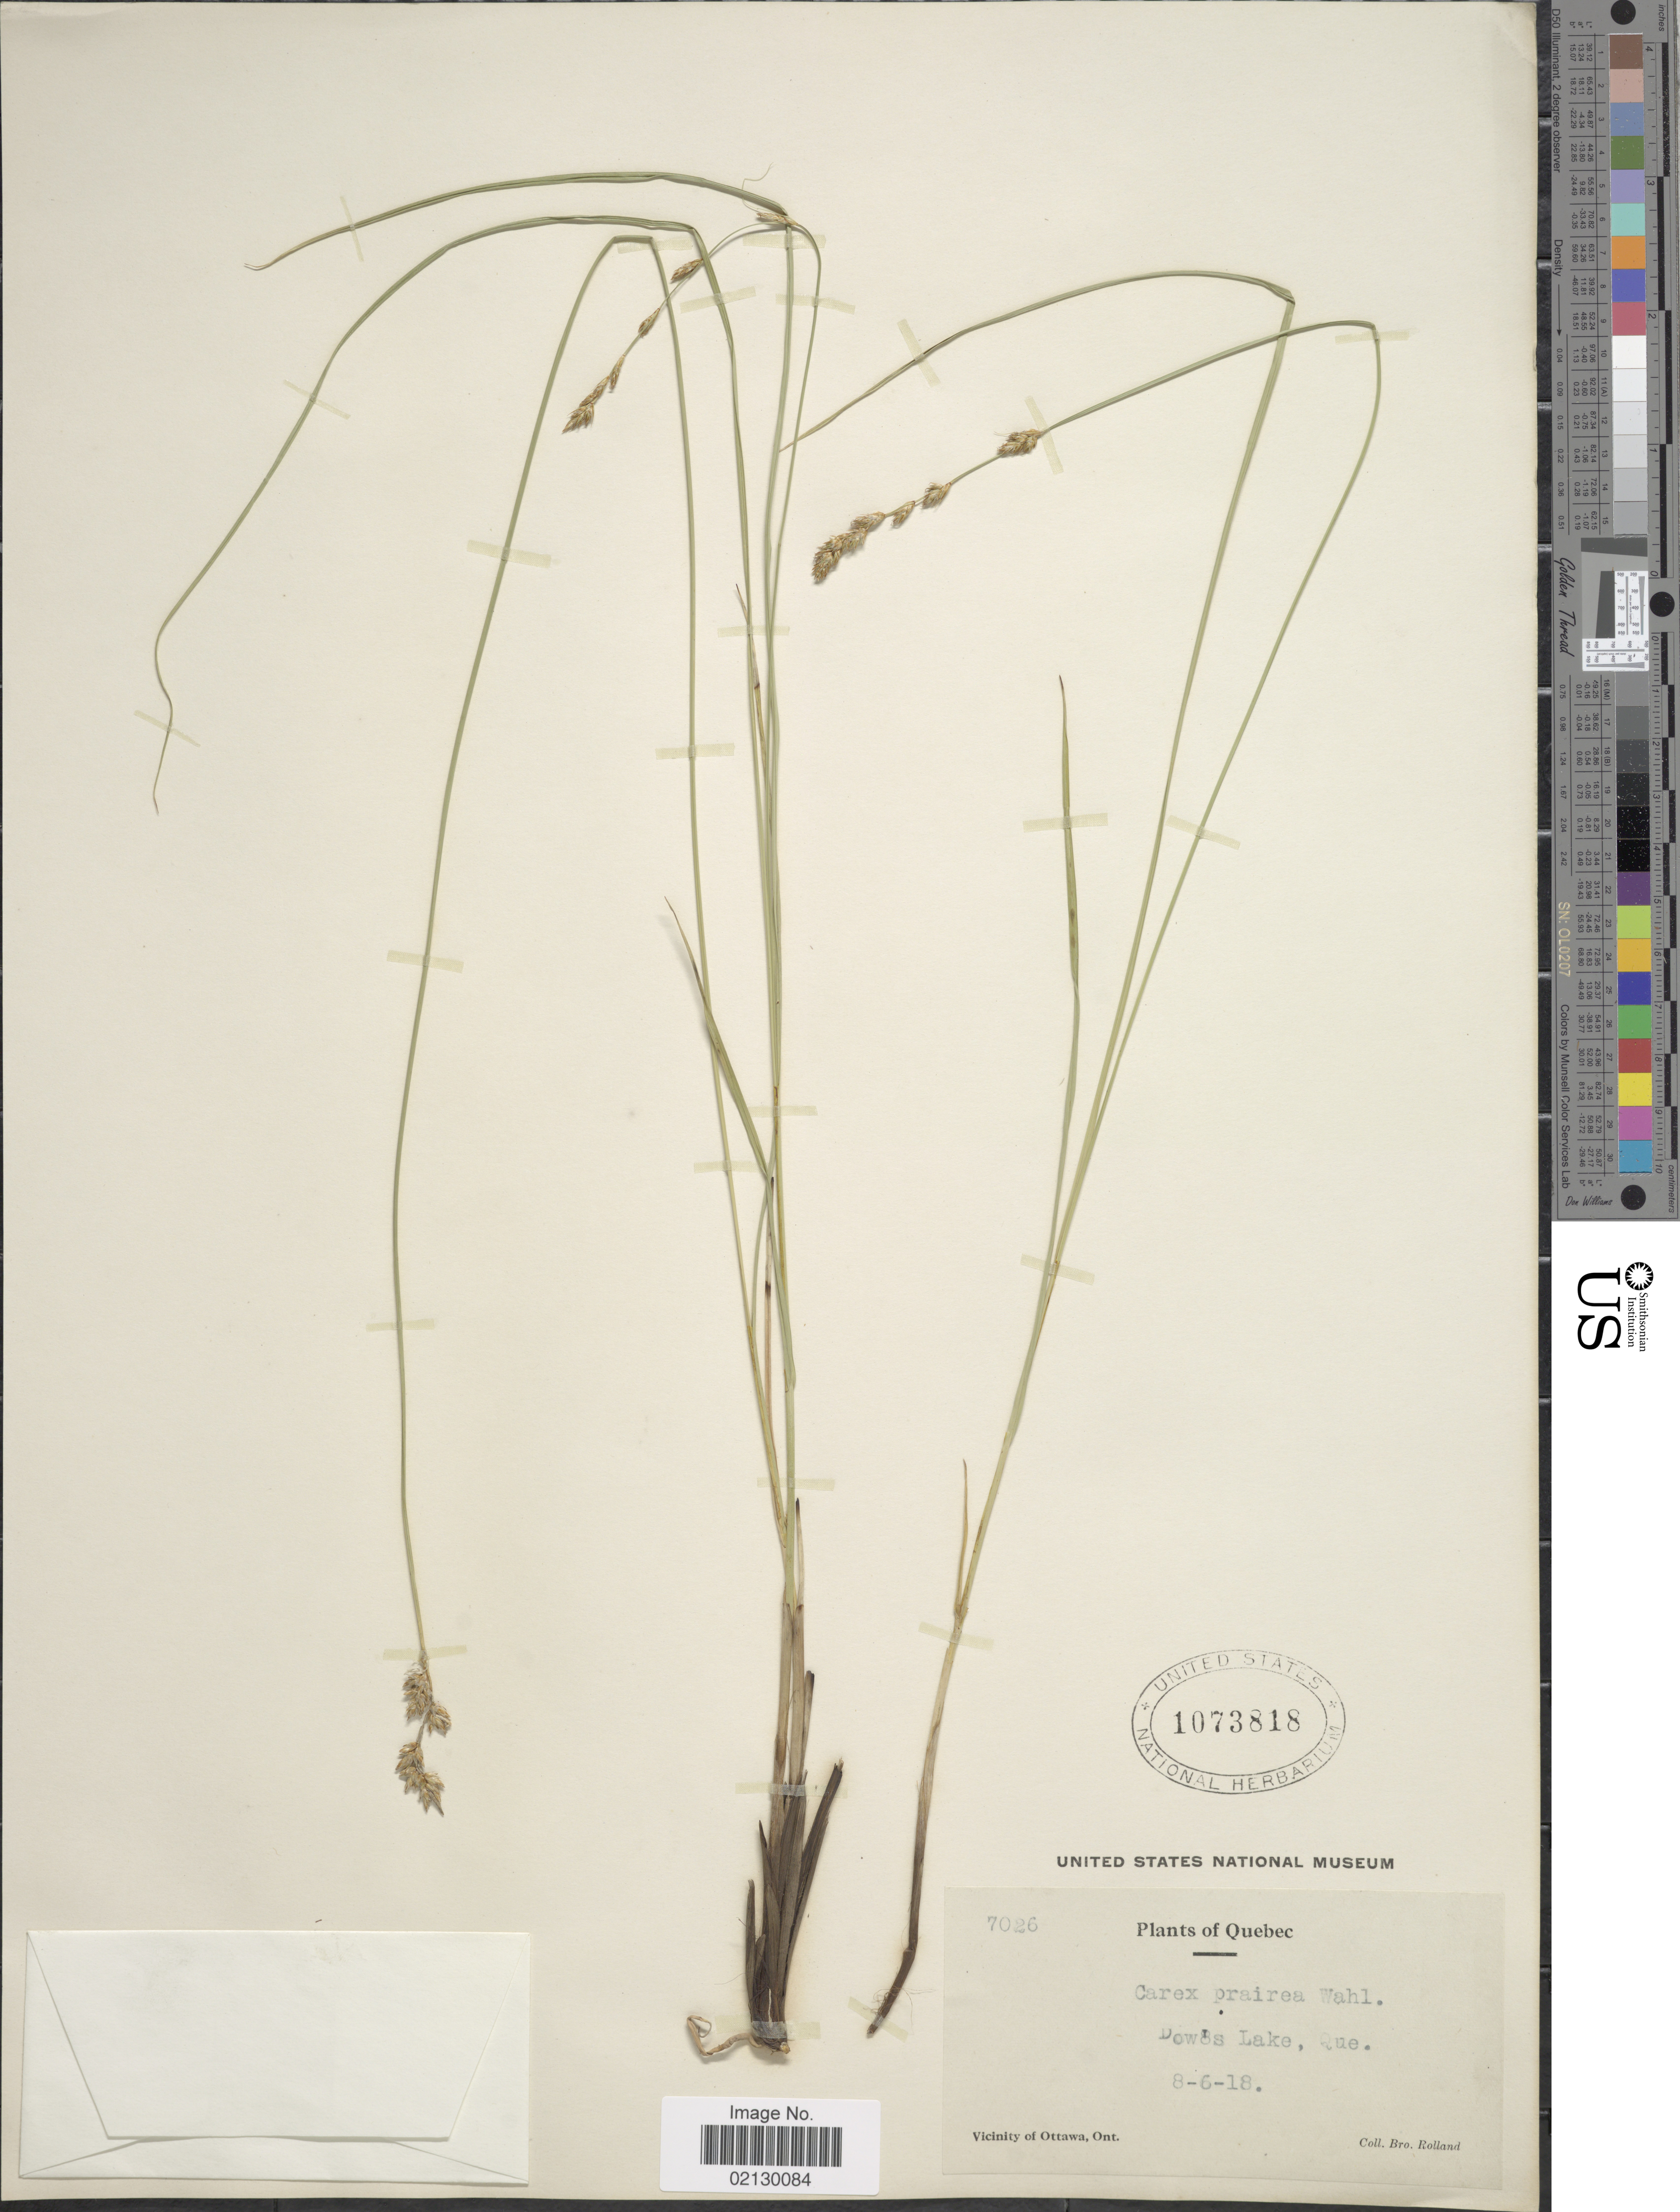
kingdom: Plantae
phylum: Tracheophyta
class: Liliopsida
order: Poales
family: Cyperaceae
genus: Carex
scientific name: Carex prairea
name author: Dewey ex Alph. Wood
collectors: B. Rolland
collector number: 7026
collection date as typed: Transcribed d/m/y: 6/8/18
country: Canada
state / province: Quebec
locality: Dow's Lake, Vicinity of Ottawa, Ont. [unsure placement]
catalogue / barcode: US 1073818